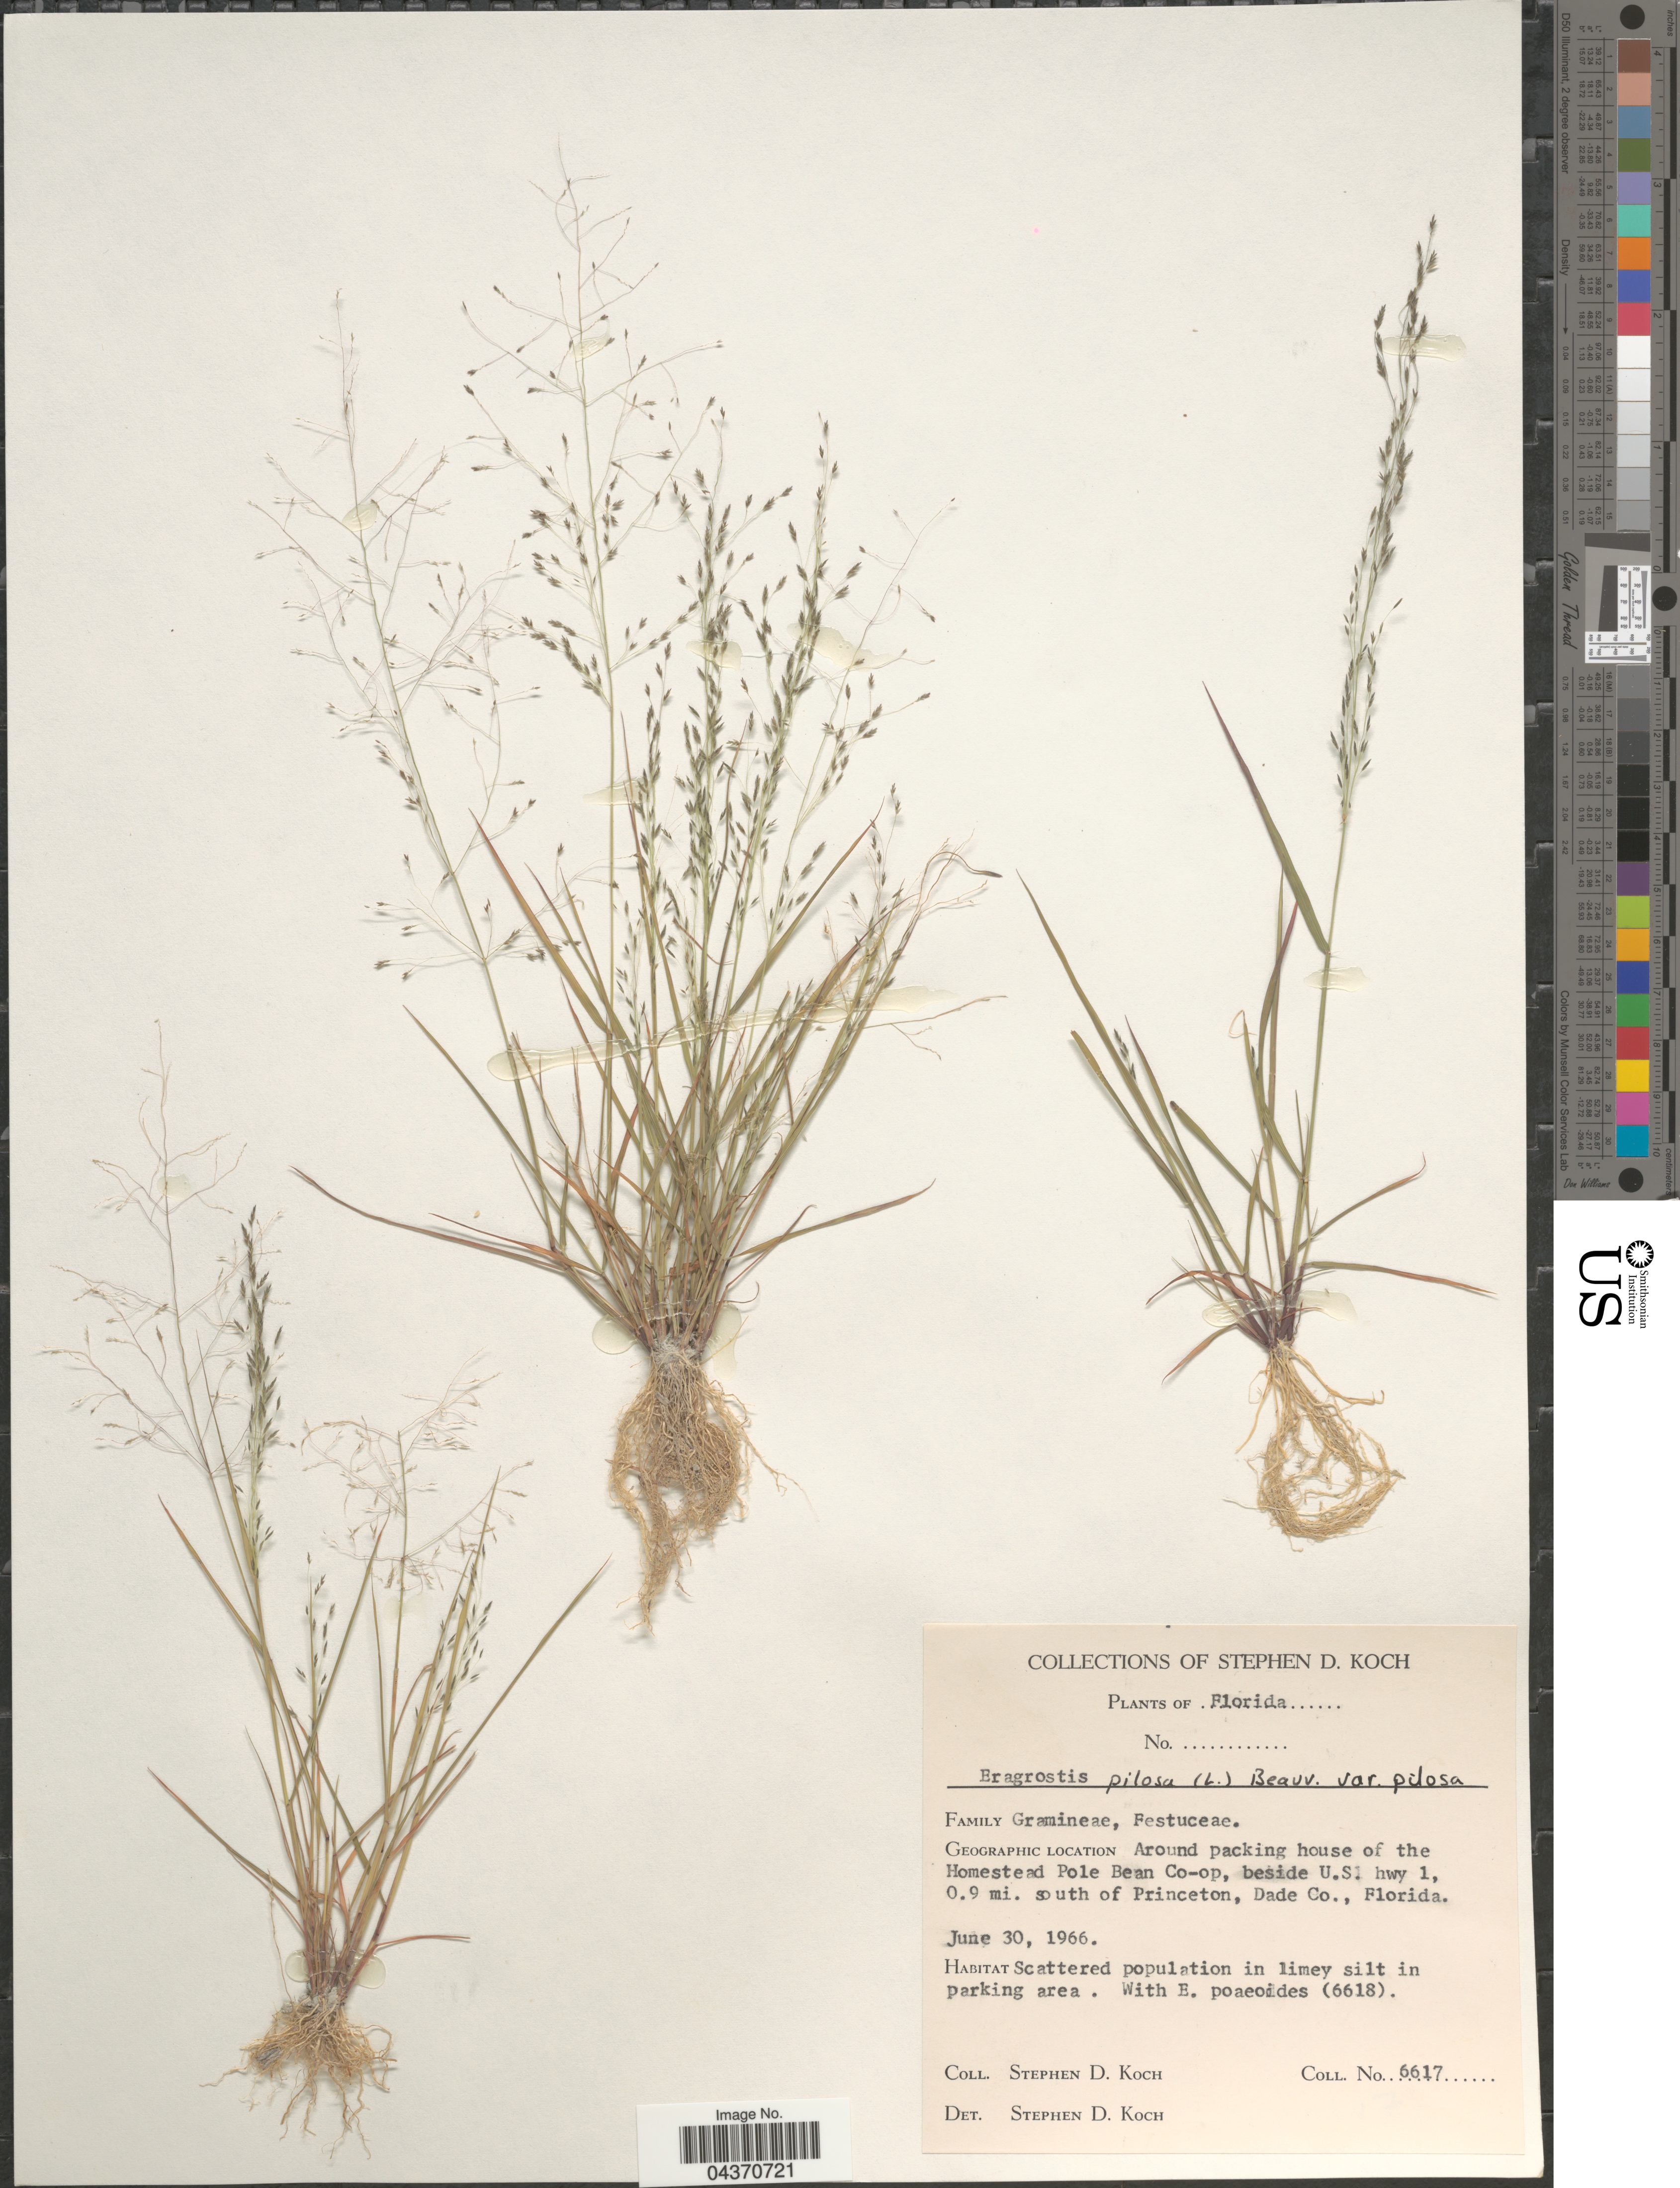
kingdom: Plantae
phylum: Tracheophyta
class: Liliopsida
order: Poales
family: Poaceae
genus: Eragrostis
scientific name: Eragrostis pilosa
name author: (L.) P. Beauv.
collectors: S. D. Koch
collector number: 6617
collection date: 1966-06-30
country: United States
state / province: Florida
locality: Around packing house of the Homestead Pole Bean Co-op, beside U.S. hwy 1, 0.9 mi. south of Princeton, Dade Co.